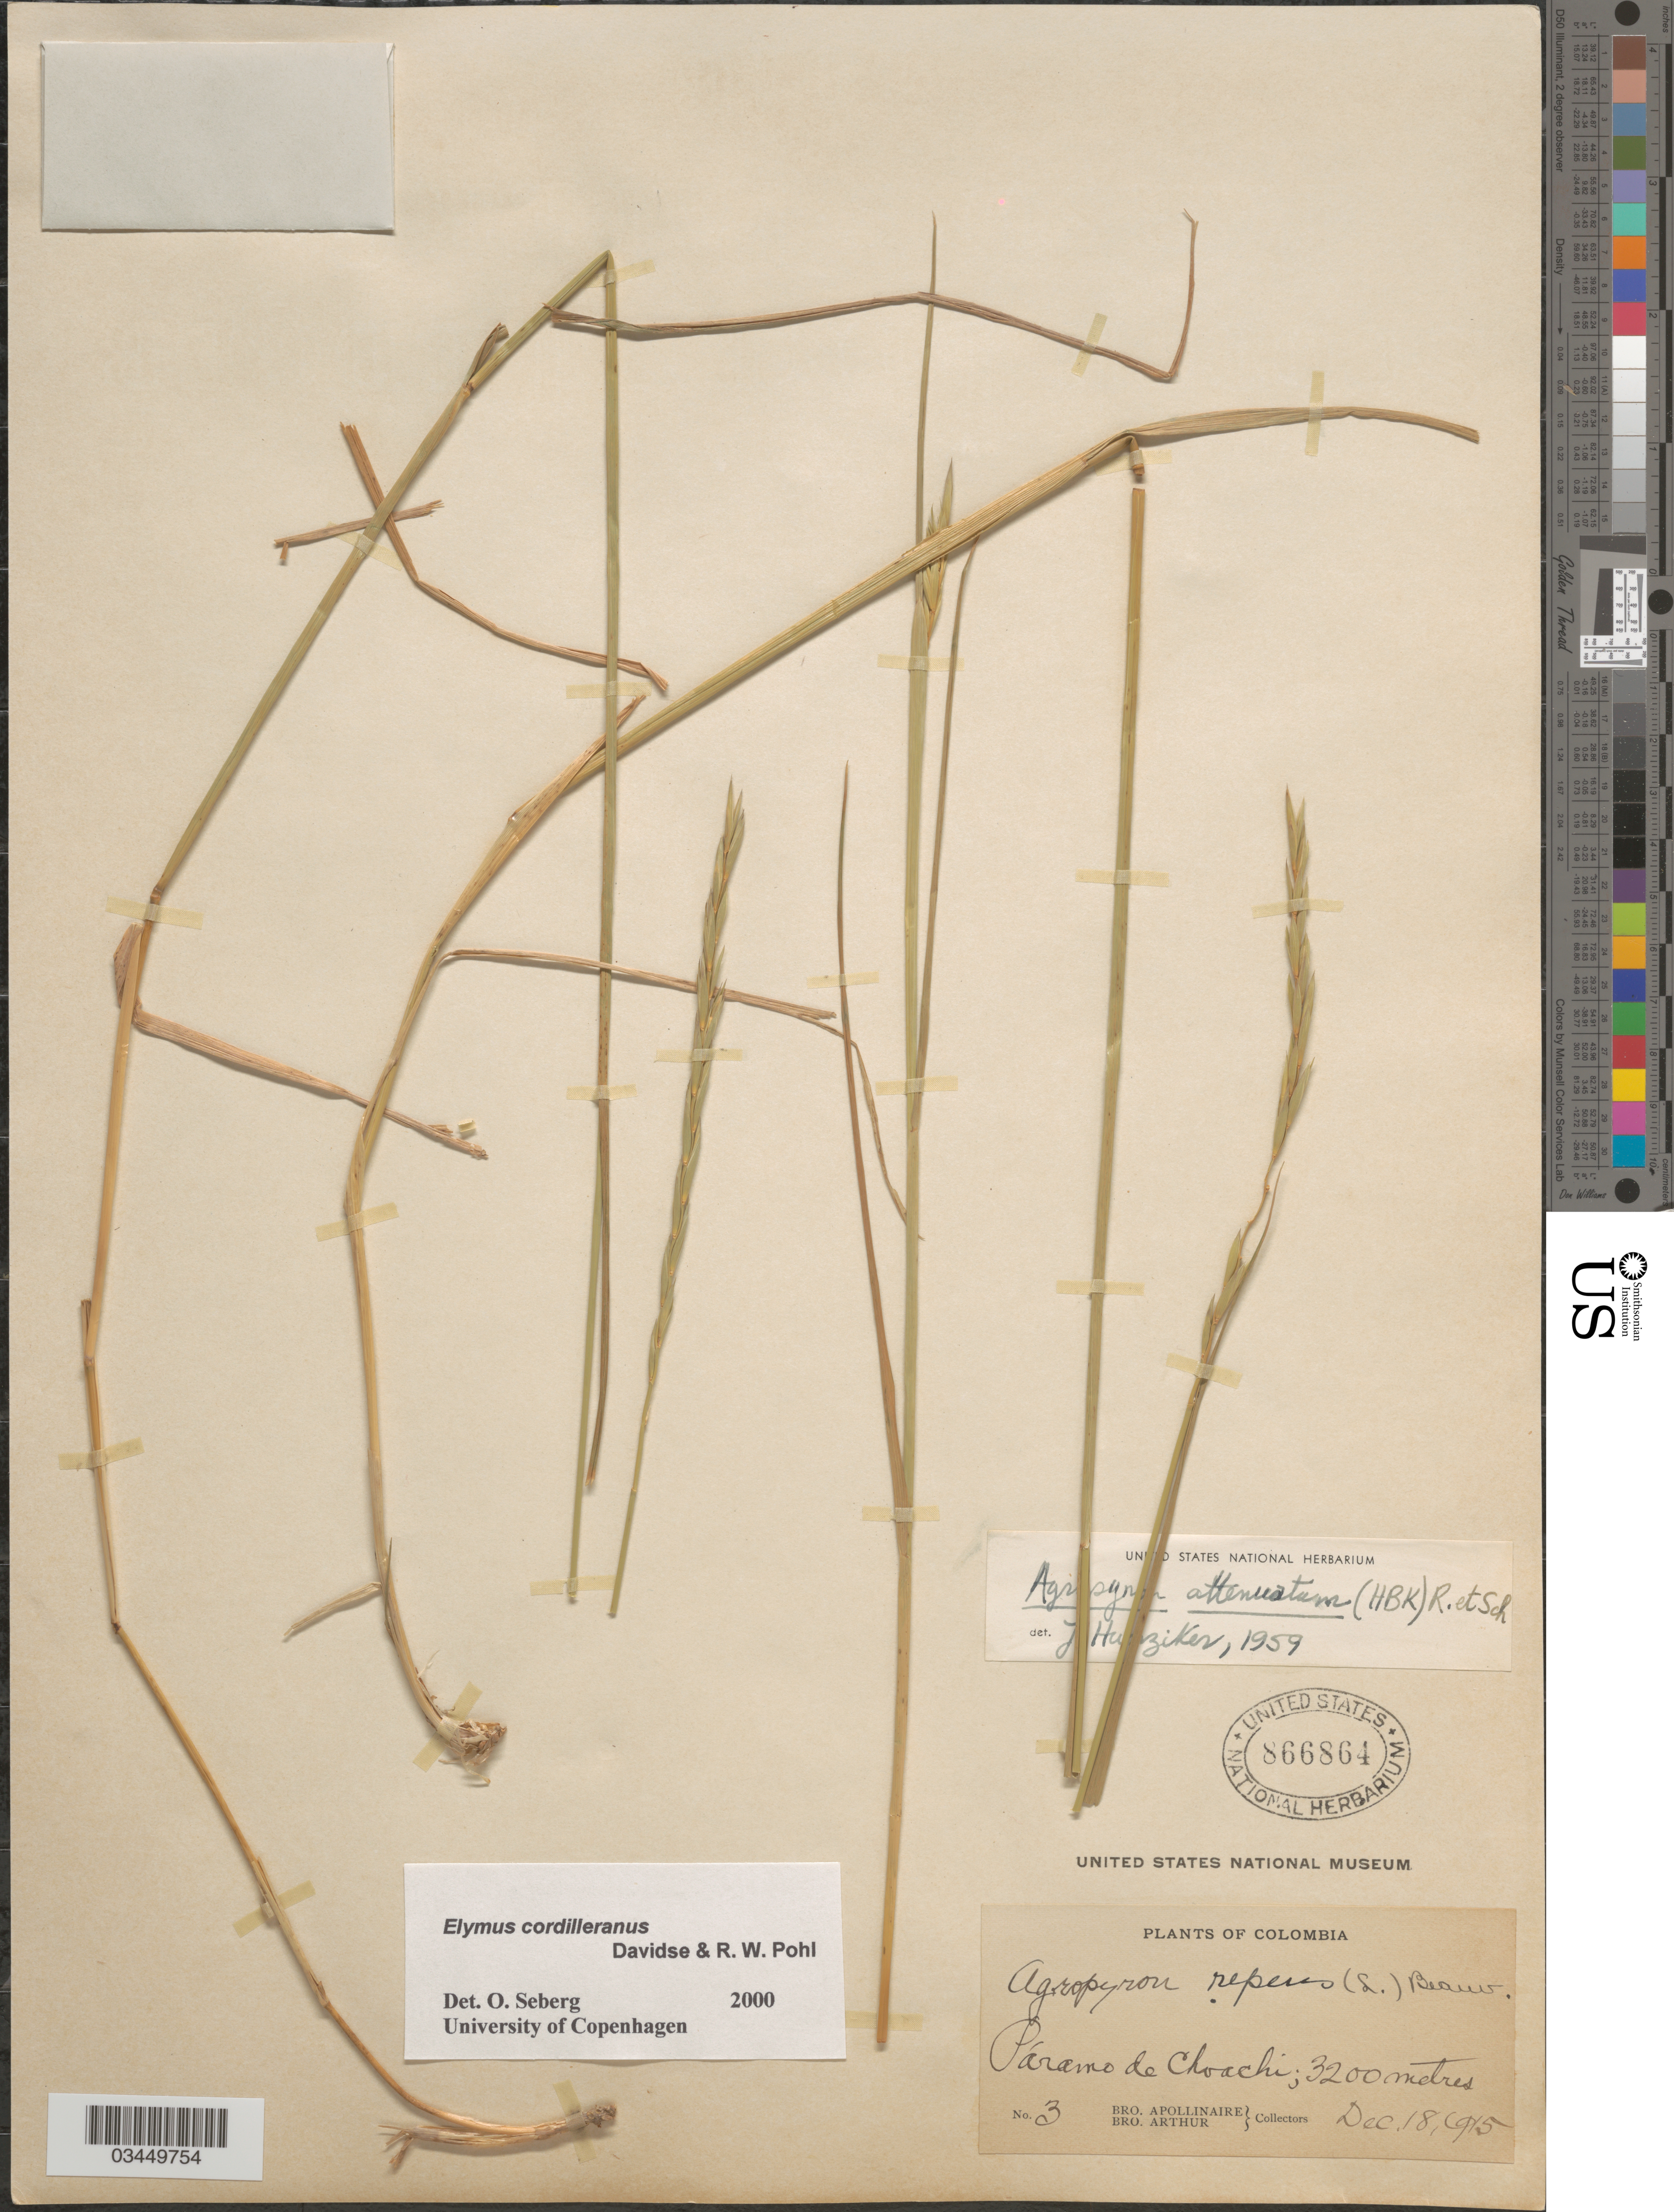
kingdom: Plantae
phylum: Tracheophyta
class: Liliopsida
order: Poales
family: Poaceae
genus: Elymus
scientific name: Elymus cordilleranus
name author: Davidse & R.W. Pohl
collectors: Bro. Apollinaire & Bro. Arthur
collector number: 3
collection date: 1915-12-18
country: Colombia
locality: Páramo de Choachi.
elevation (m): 3200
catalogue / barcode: US 866864